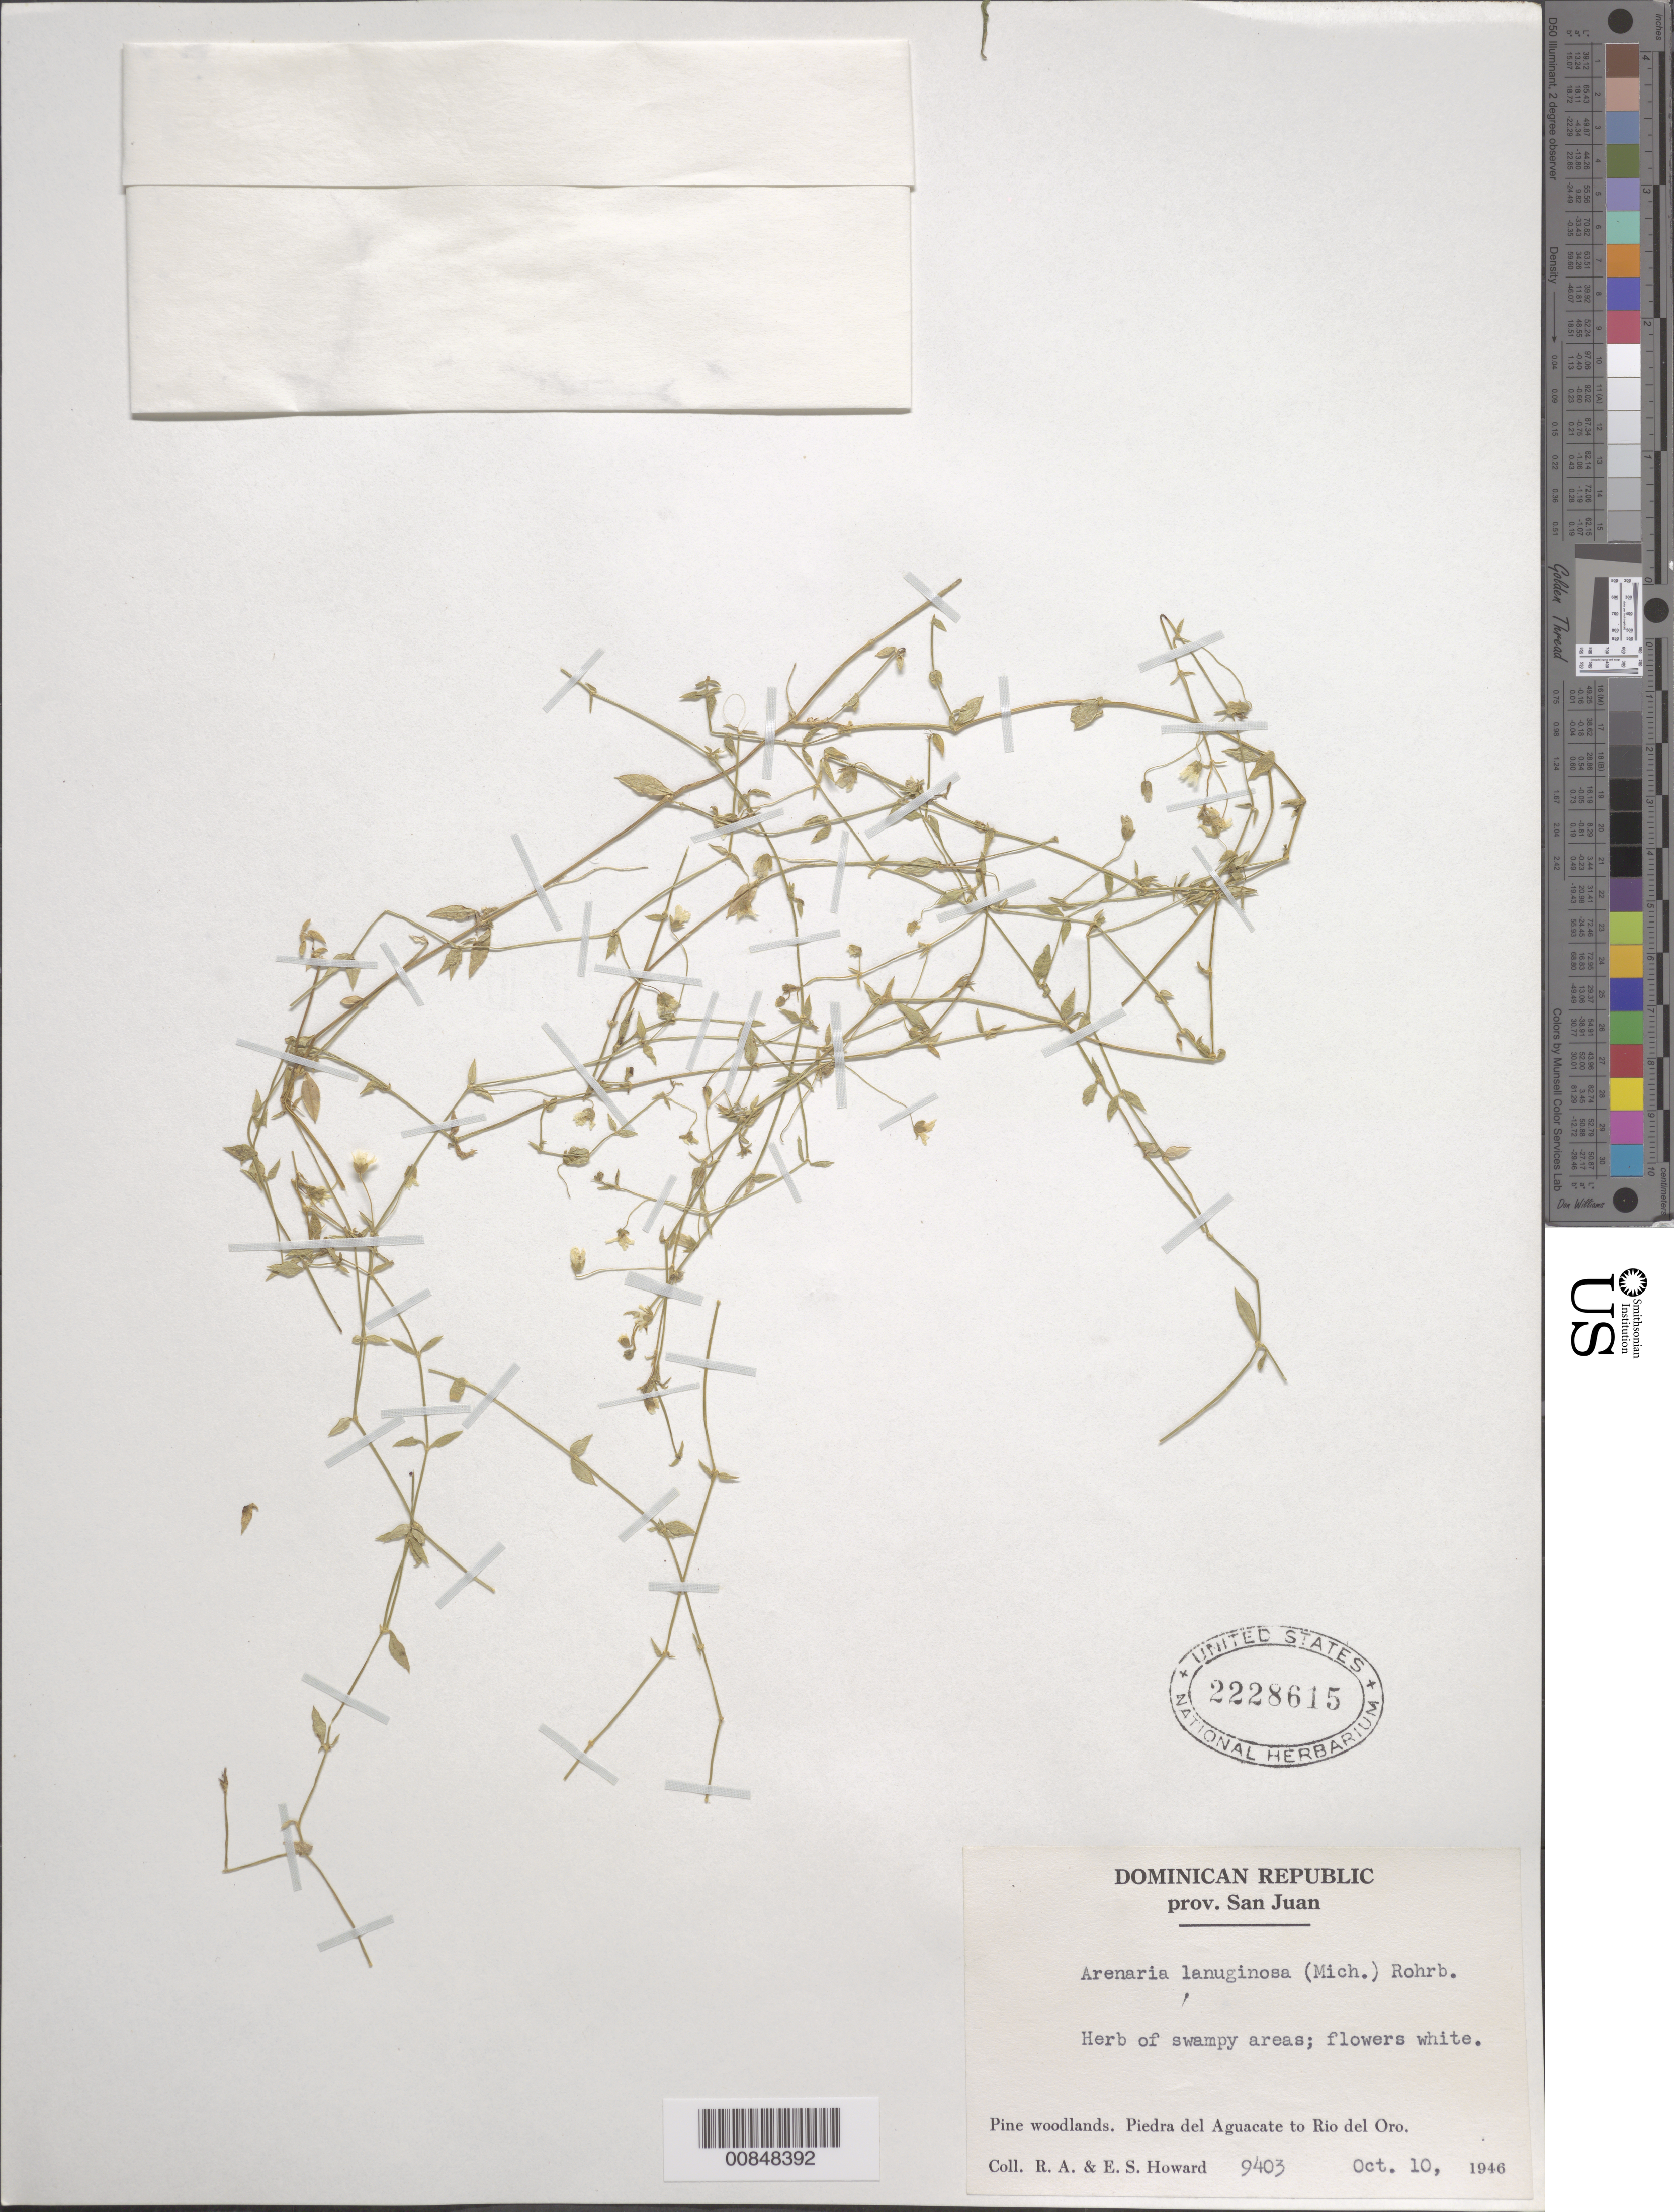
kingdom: Plantae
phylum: Tracheophyta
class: Magnoliopsida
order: Caryophyllales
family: Caryophyllaceae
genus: Arenaria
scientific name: Arenaria lanuginosa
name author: (Michx.) Rohrb.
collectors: R. A. Howard & E. S. Howard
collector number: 9403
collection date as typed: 10 Oct 1946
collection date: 1946-10-10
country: Dominican Republic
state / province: San Juan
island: Hispaniola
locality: Piedra del Aguacate to Río del Oro.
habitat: Herb of swampy areas. Pine woodlands.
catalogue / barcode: US 2228615